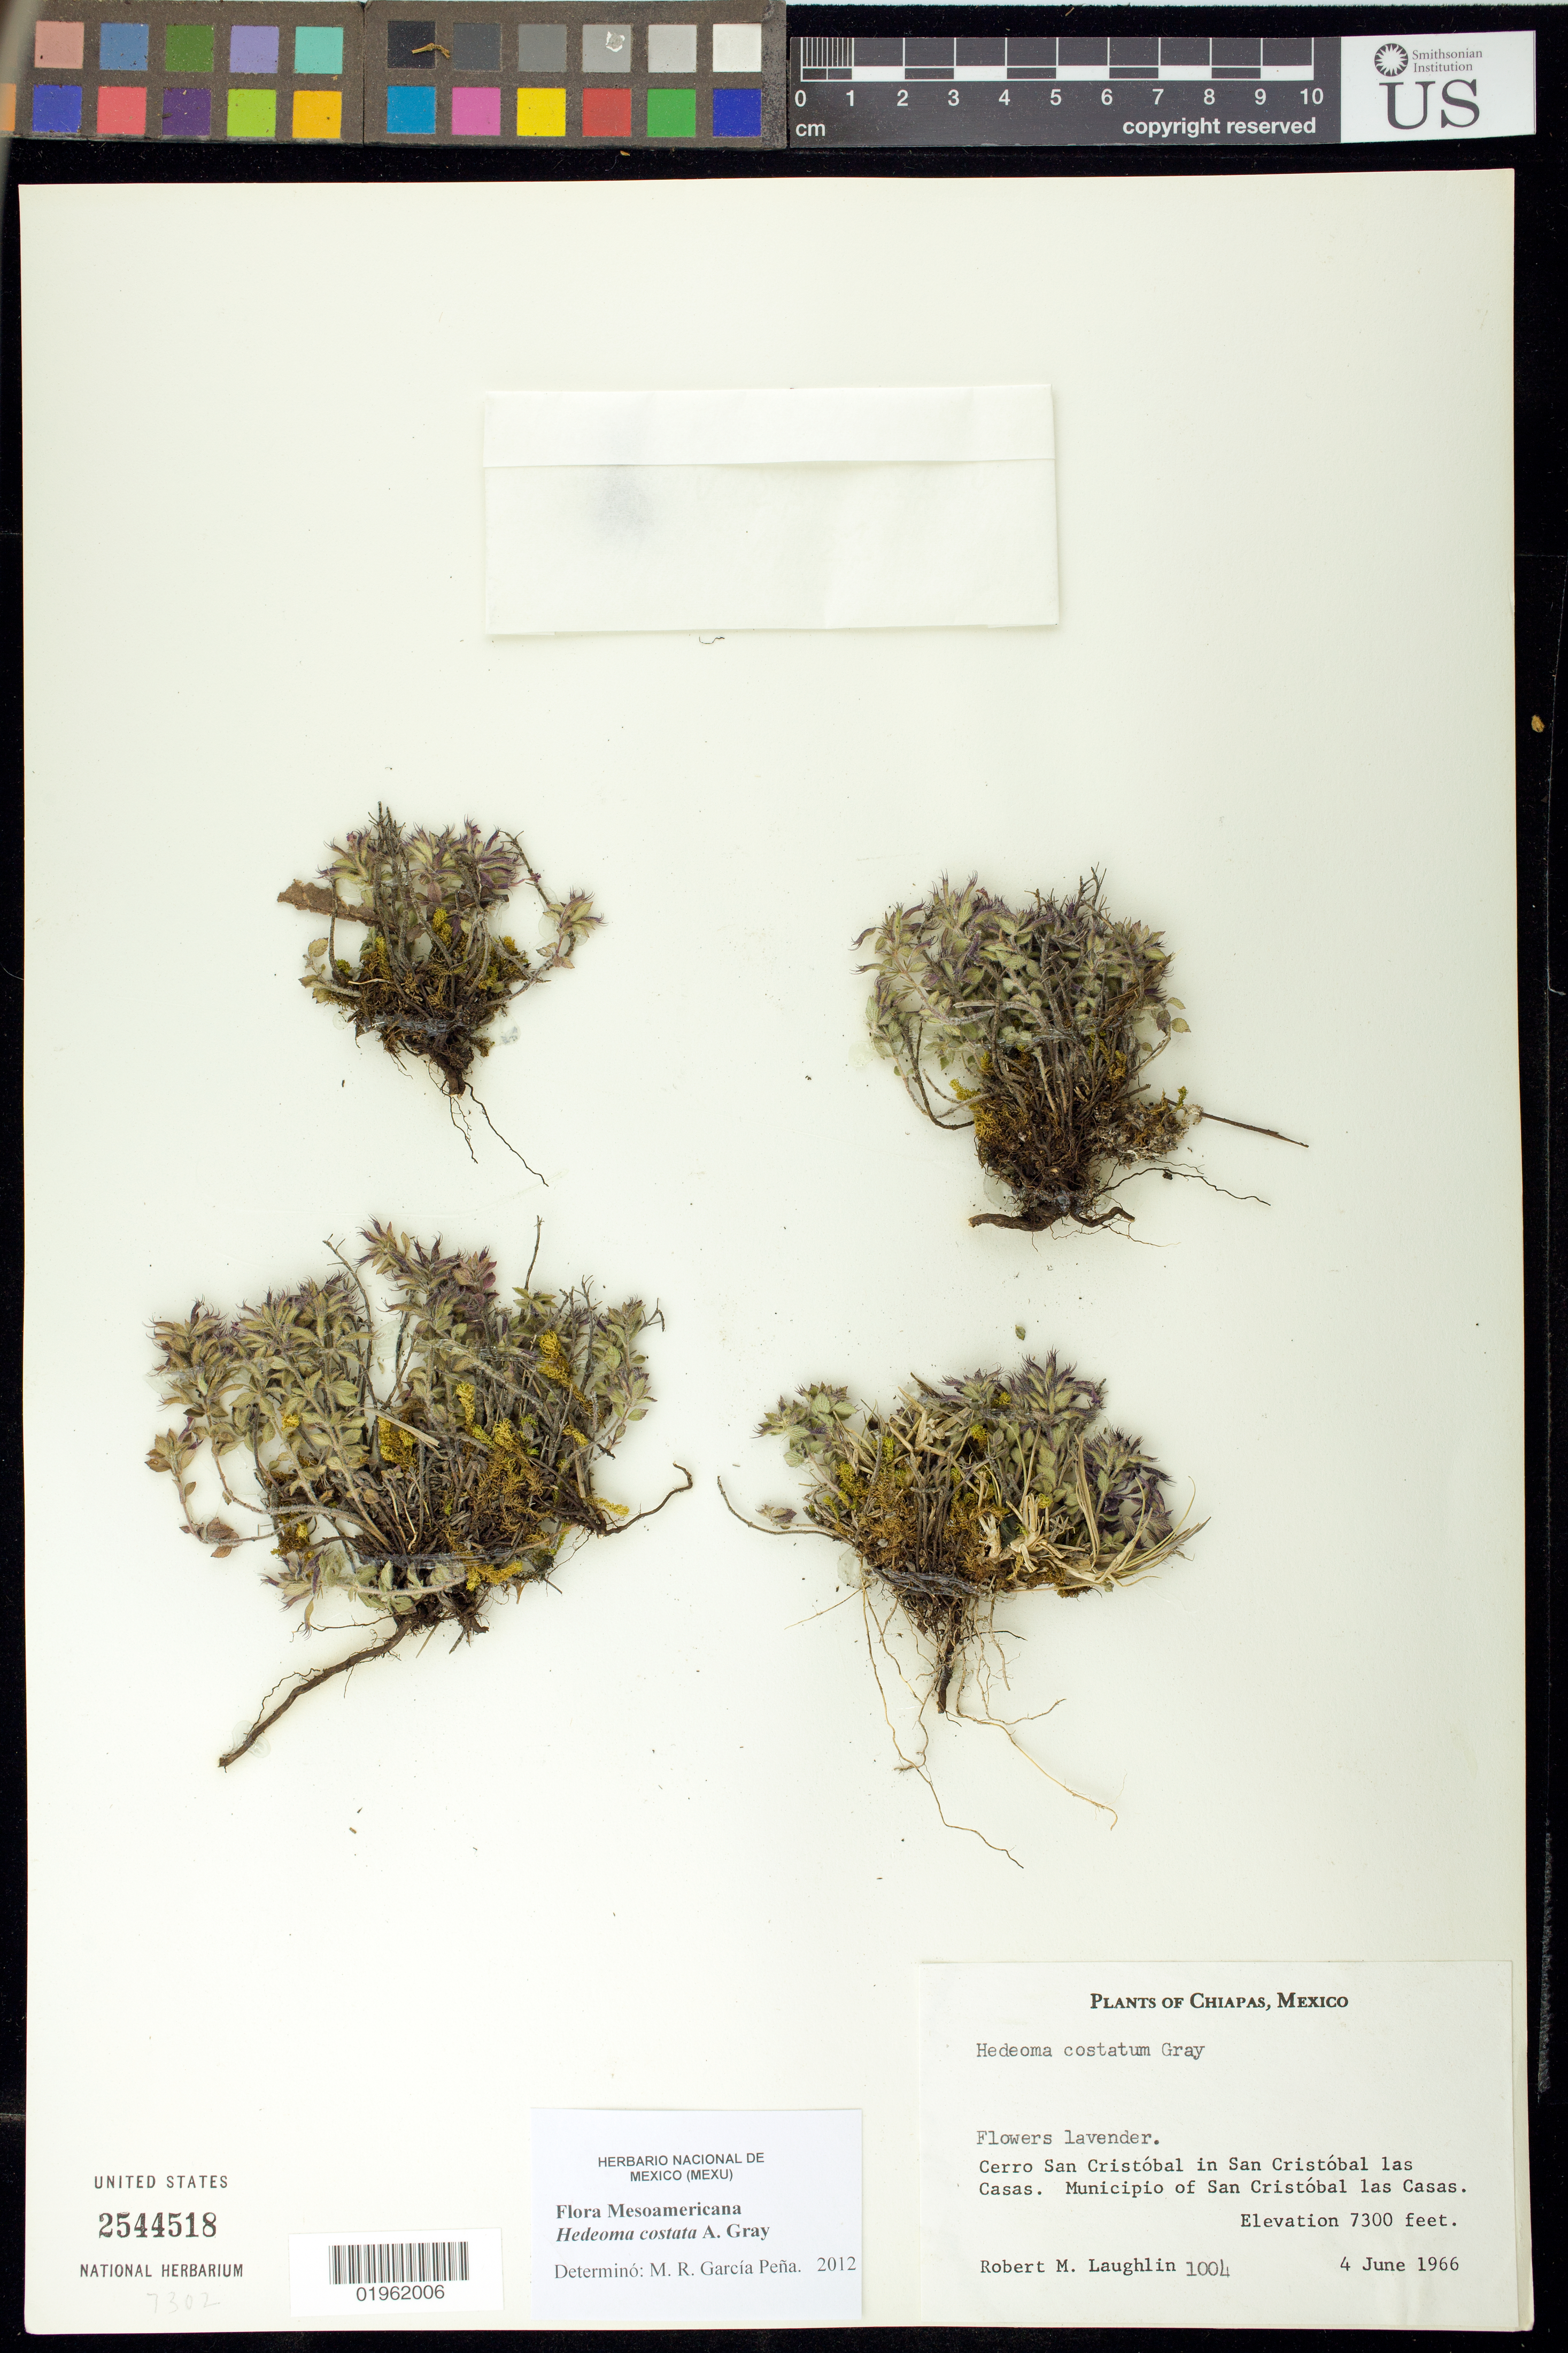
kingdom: Plantae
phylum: Tracheophyta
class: Magnoliopsida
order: Lamiales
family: Lamiaceae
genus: Hedeoma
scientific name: Hedeoma costata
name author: A. Gray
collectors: R. M. Laughlin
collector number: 1004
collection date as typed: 04 Jun 1966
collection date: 1966-06-04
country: Mexico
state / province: Chiapas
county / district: San Cristóbal de las Casas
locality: Cerro San Cristóbal in San Cristóbal las Casas. Municipio of San Cristóbal las Casas, Chiapas.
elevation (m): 2225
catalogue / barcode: US 2544518